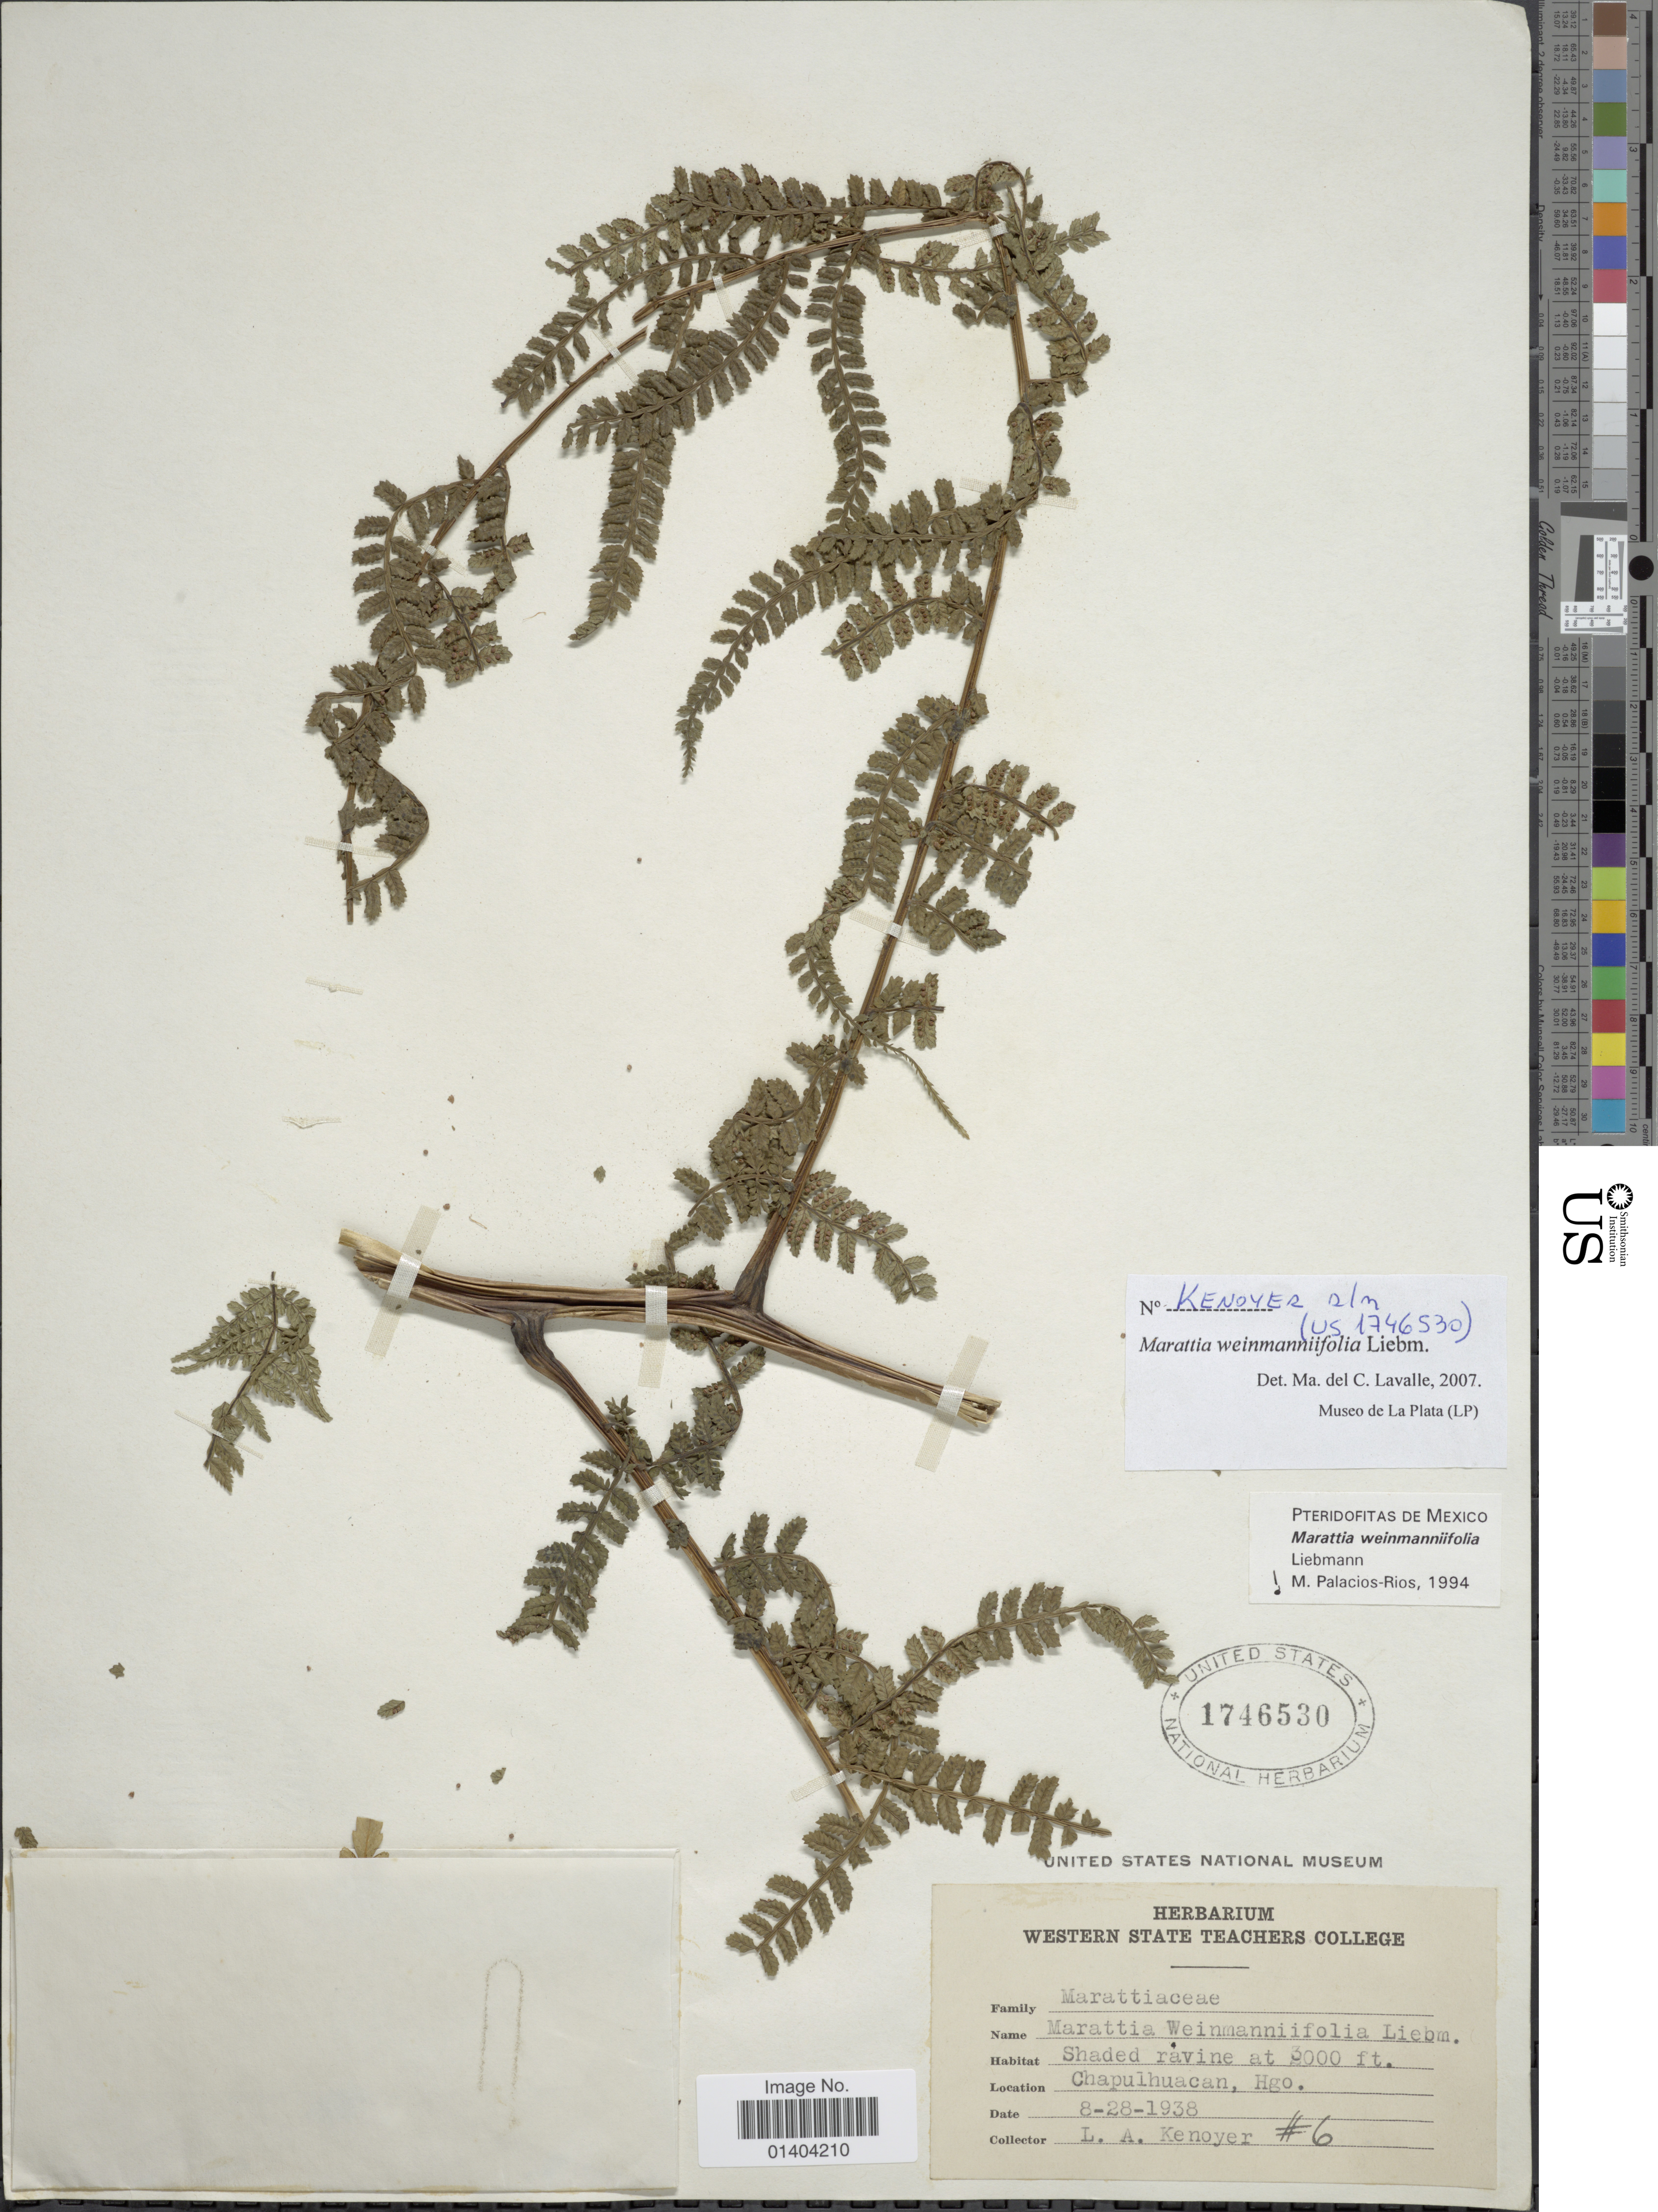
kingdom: Plantae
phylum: Tracheophyta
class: Polypodiopsida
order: Marattiales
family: Marattiaceae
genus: Marattia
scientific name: Marattia weinmanniifolia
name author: Liebm.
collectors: L. A. Kenoyer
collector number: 6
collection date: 1938-08-28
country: Mexico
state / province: Hidalgo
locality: Chapulhuacan, Hgo.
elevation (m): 914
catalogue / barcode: US 1746530